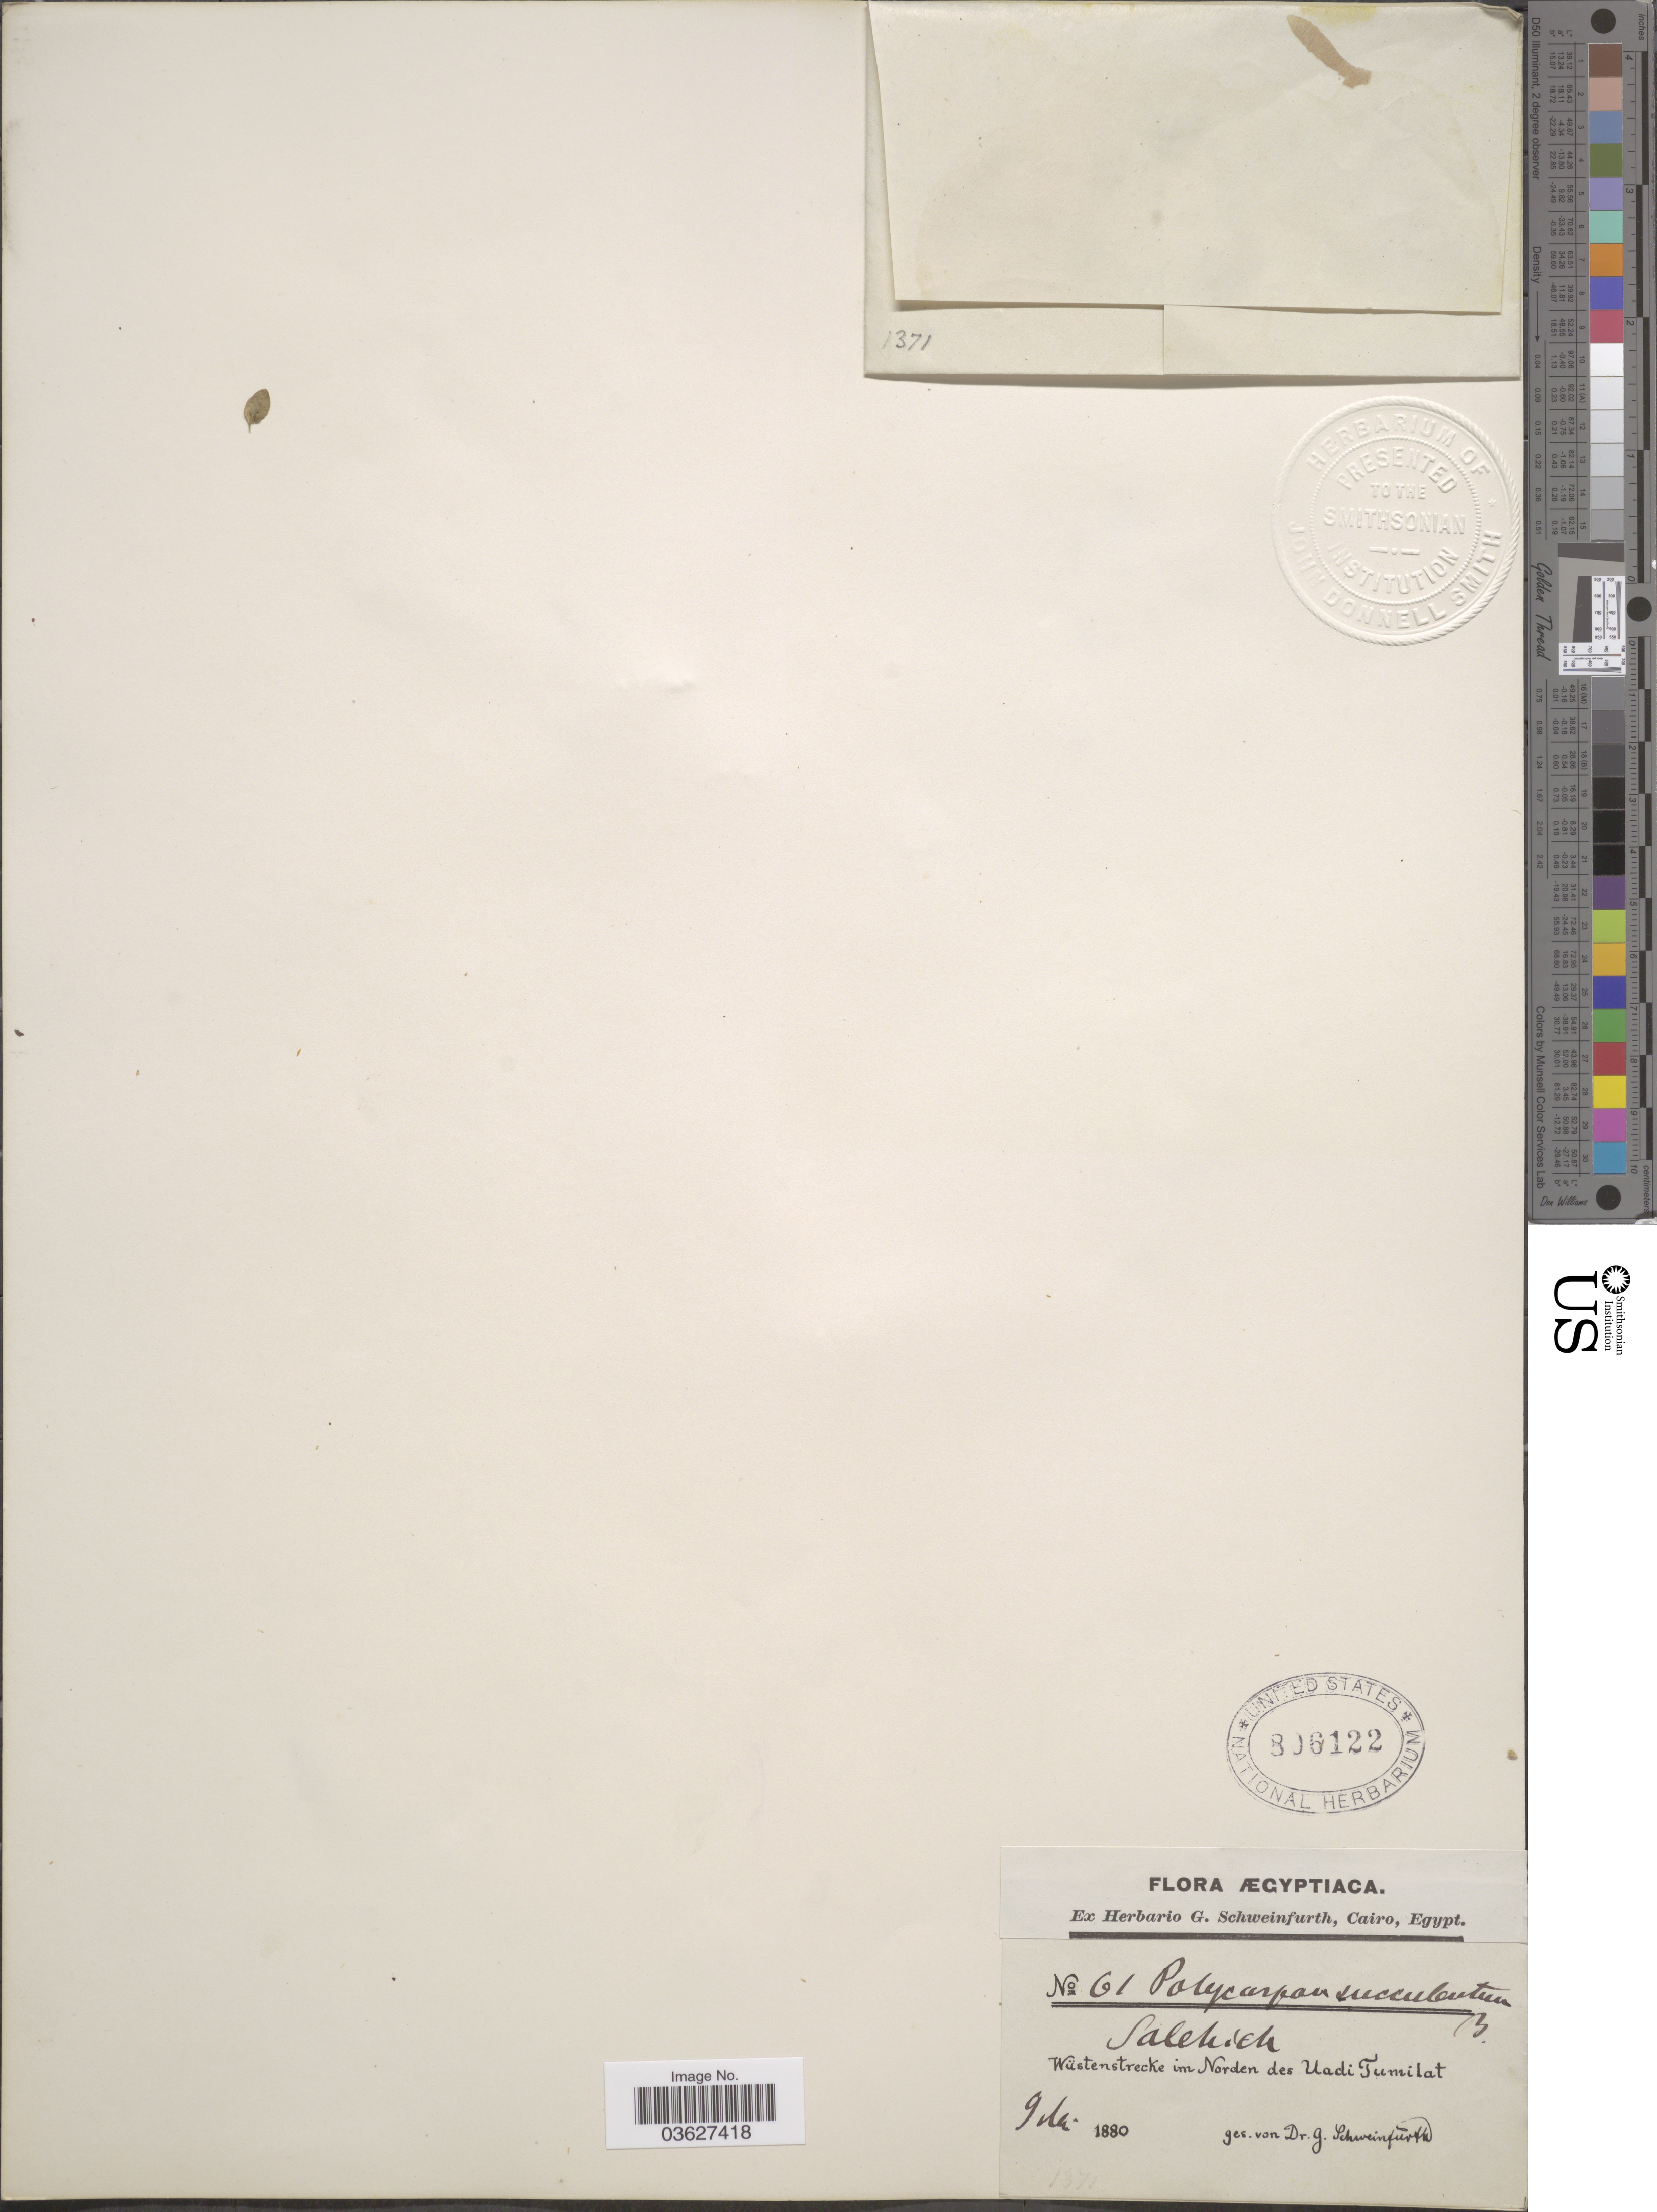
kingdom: Plantae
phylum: Tracheophyta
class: Magnoliopsida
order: Caryophyllales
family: Caryophyllaceae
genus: Polycarpon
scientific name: Polycarpon succulentum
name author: (Delile) J. Gay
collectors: G. A. Schweinfurth (herbarium)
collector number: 61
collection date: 1880-07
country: Egypt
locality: Ægyptiaca. Salekich [interpreted]. Wüstenstrecke im Norden des Uadi Tumilat.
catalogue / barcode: US 806122